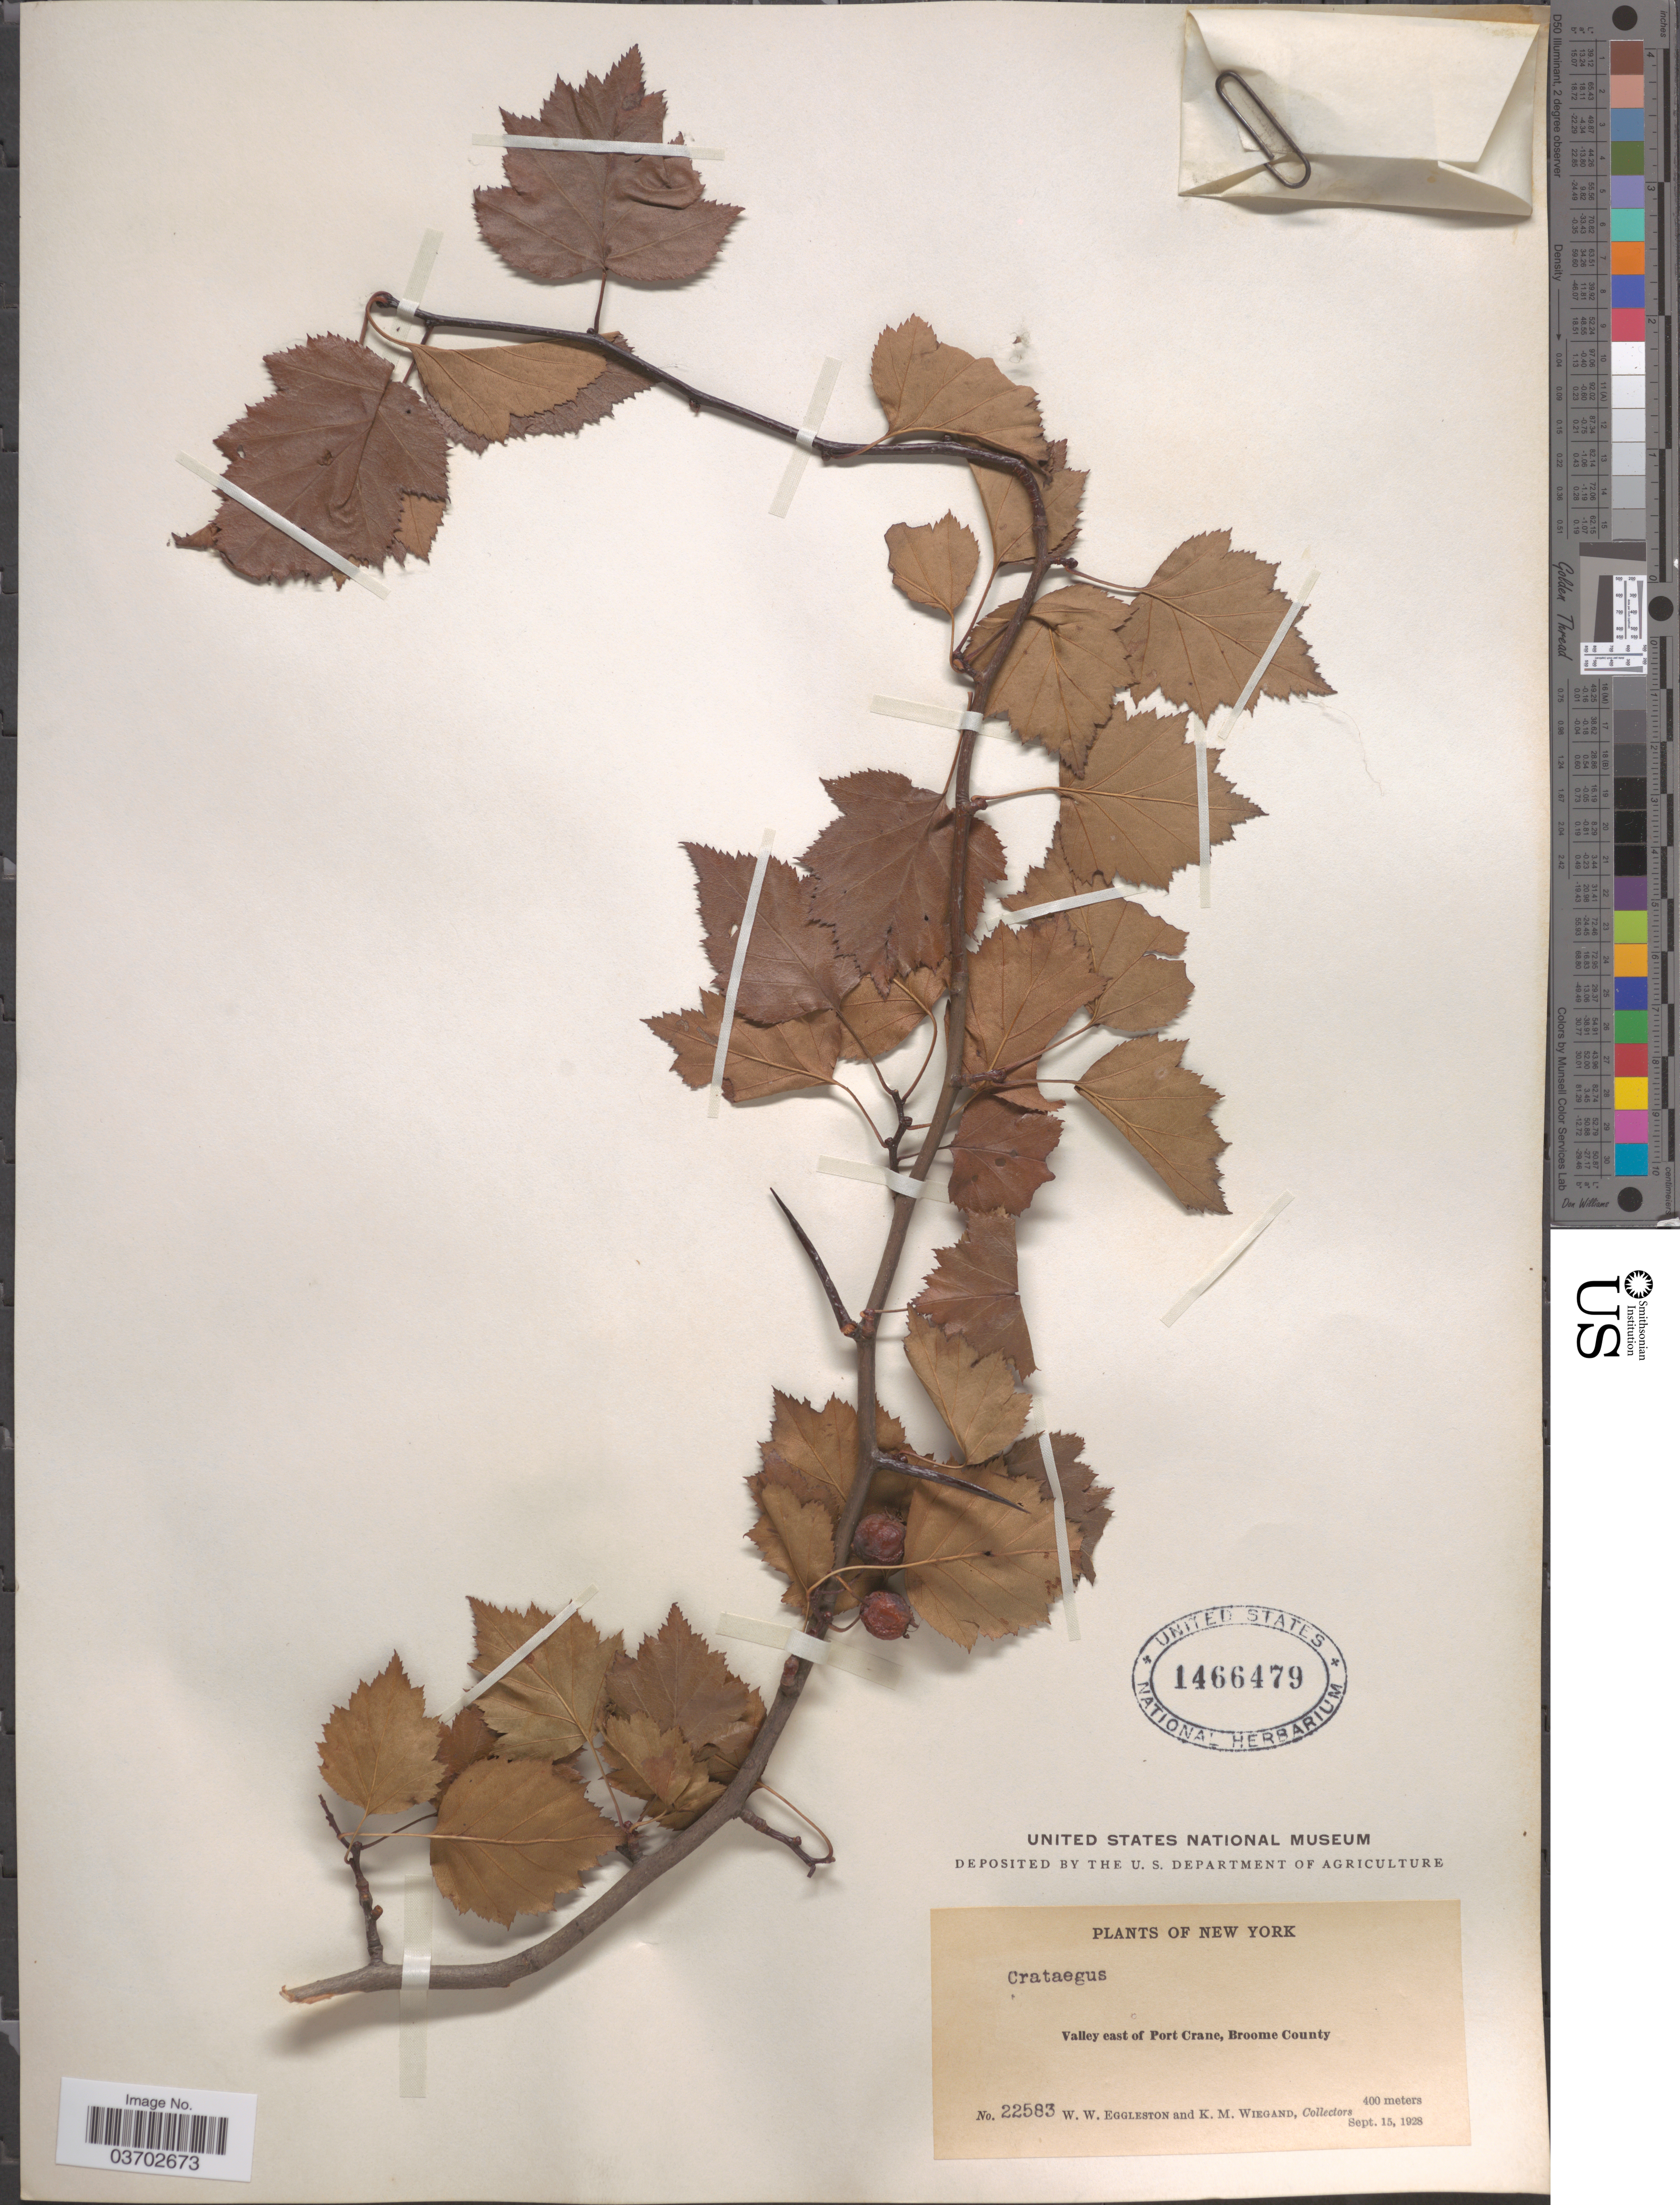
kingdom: Plantae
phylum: Tracheophyta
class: Magnoliopsida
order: Rosales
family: Rosaceae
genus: Crataegus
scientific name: Crataegus sp.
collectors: W. W. Eggleston & K. M. Wiegand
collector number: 22583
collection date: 1928-09-15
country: United States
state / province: New York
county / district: Broome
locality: Valley east of Port Crane, Broome County.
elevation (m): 400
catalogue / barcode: US 1466479